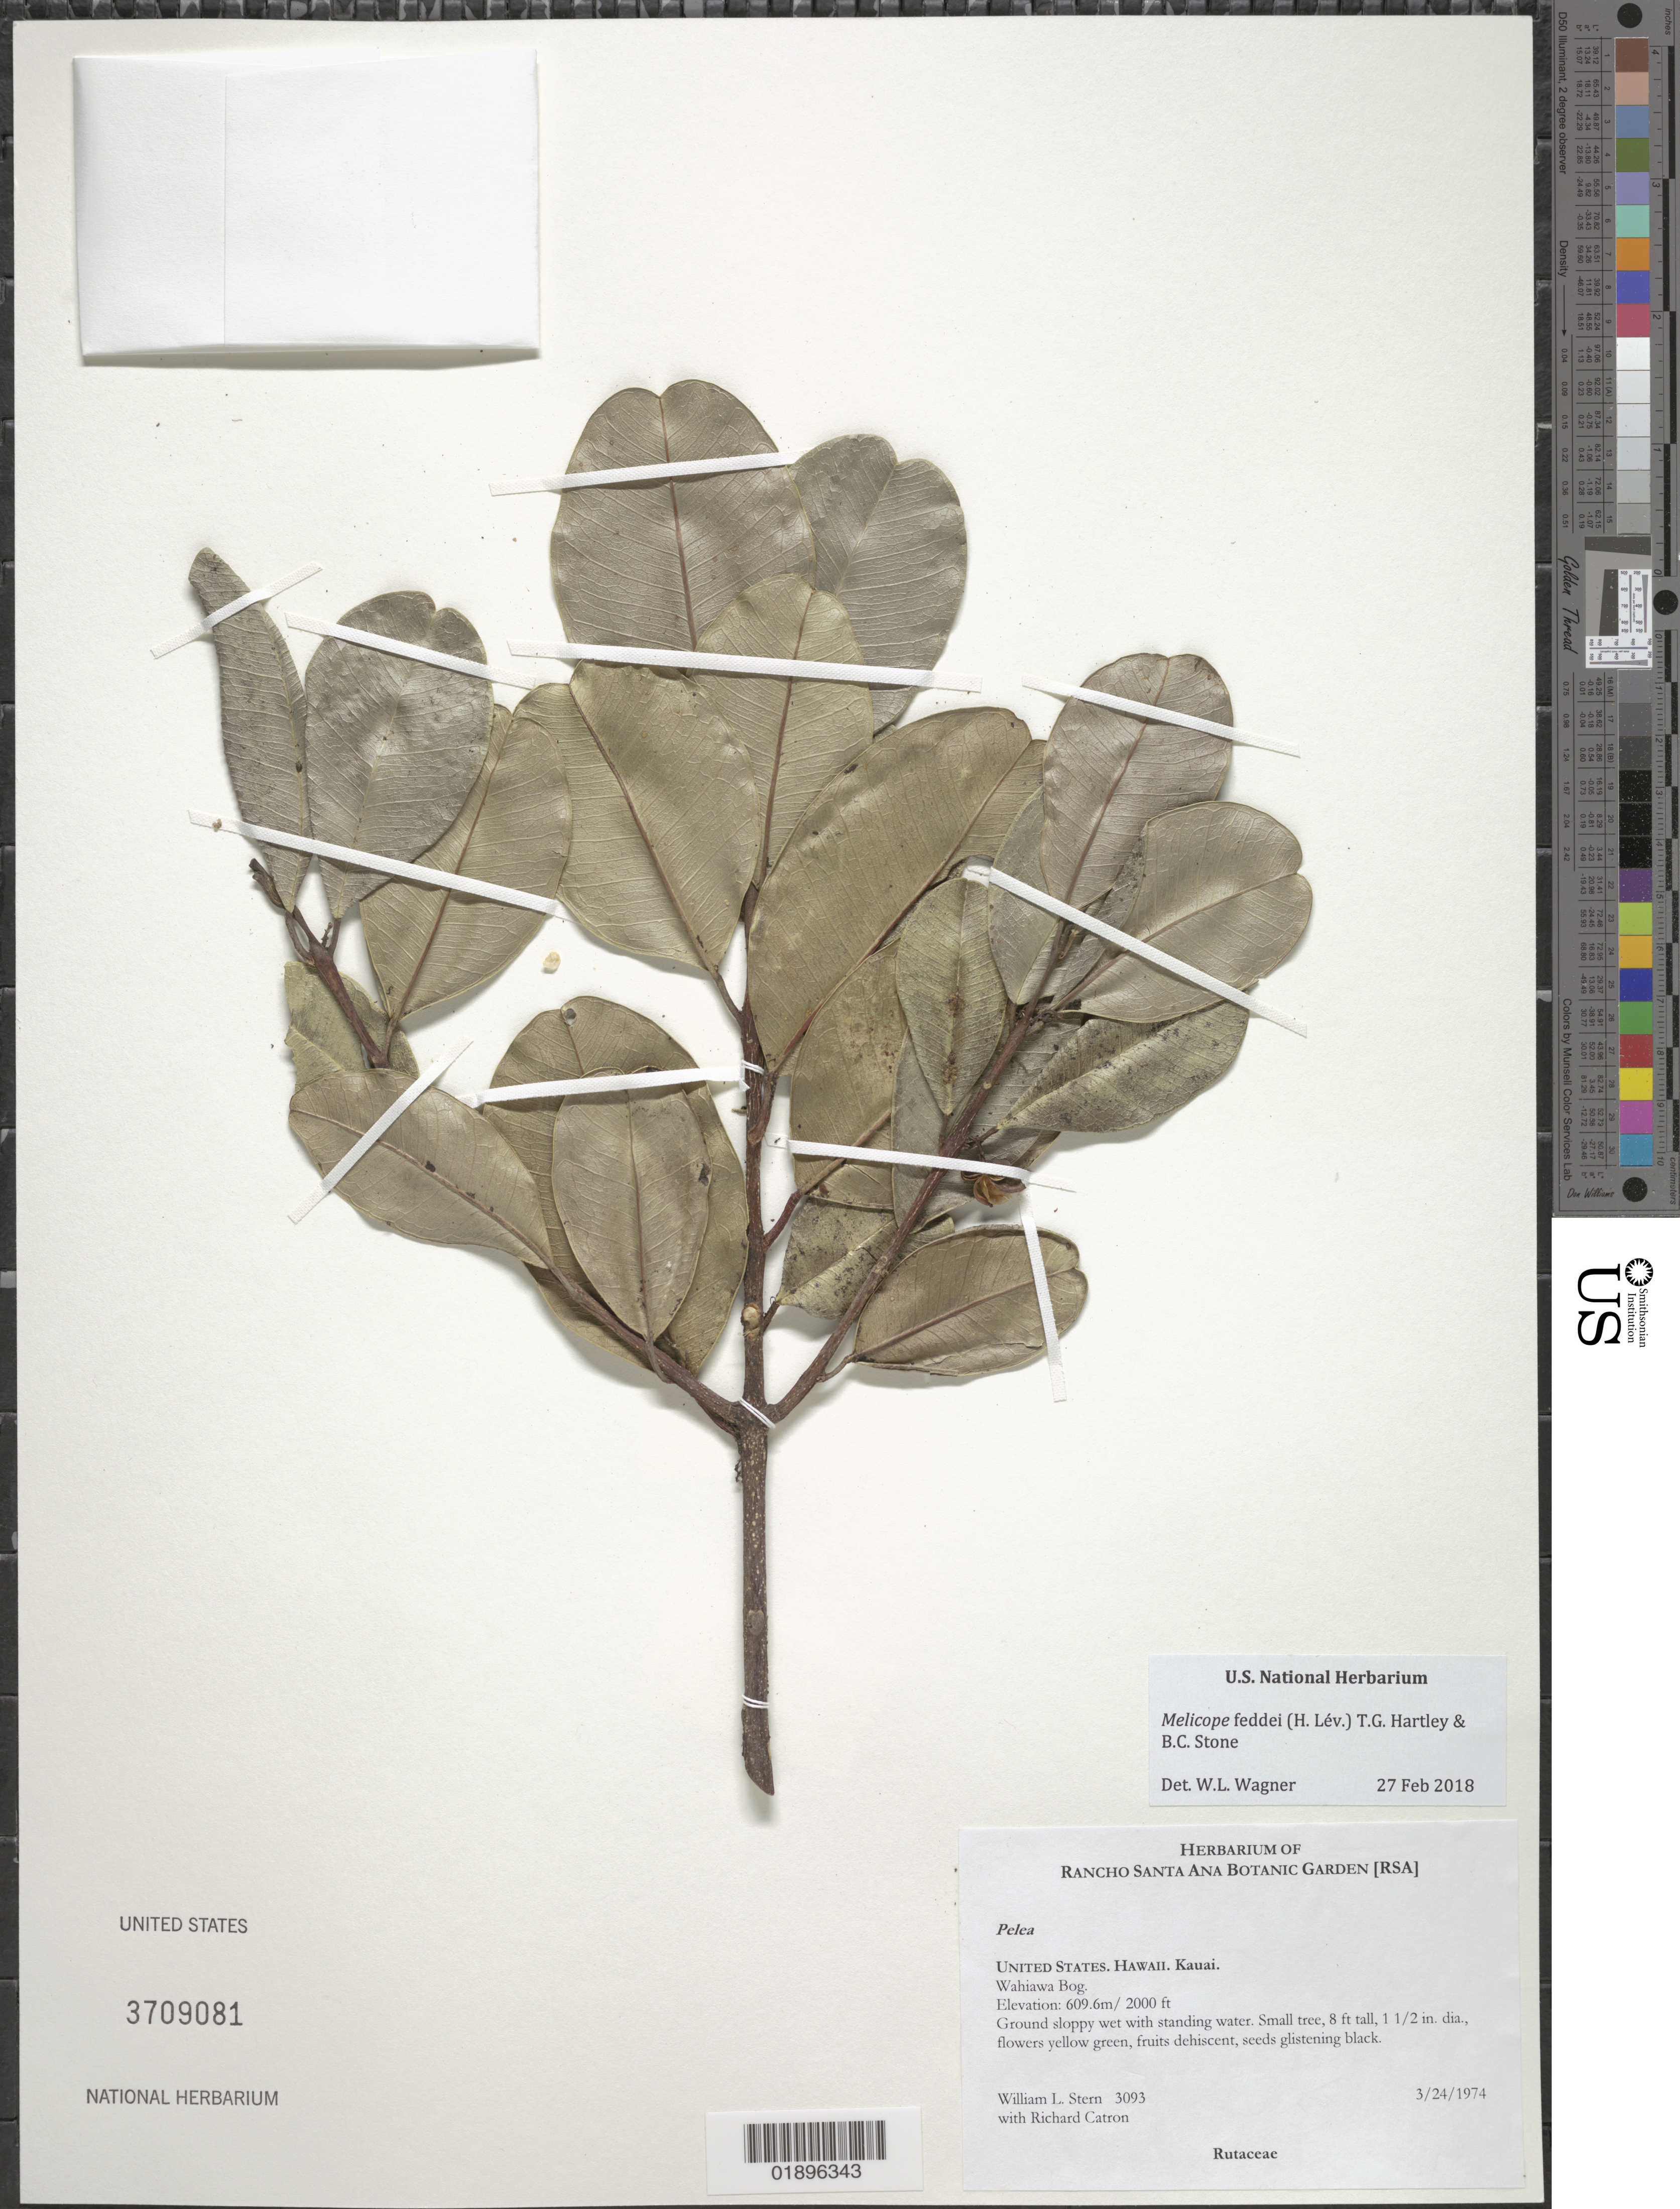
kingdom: Plantae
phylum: Tracheophyta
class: Magnoliopsida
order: Sapindales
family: Rutaceae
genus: Melicope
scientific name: Melicope feddei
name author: (H. Lév.) T.G. Hartley & B.C. Stone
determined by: Wagner, W. L., (BOT), Smithsonian Institution - National Museum of Natural History (UNITED STATES)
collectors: W. L. Stern & R. Catron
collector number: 3093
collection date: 1974-03-24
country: United States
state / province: Hawaii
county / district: Kauai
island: Kaua'i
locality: Wahiawa Bog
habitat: Ground sloppy wet with standing water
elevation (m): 610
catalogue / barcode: US 3709081